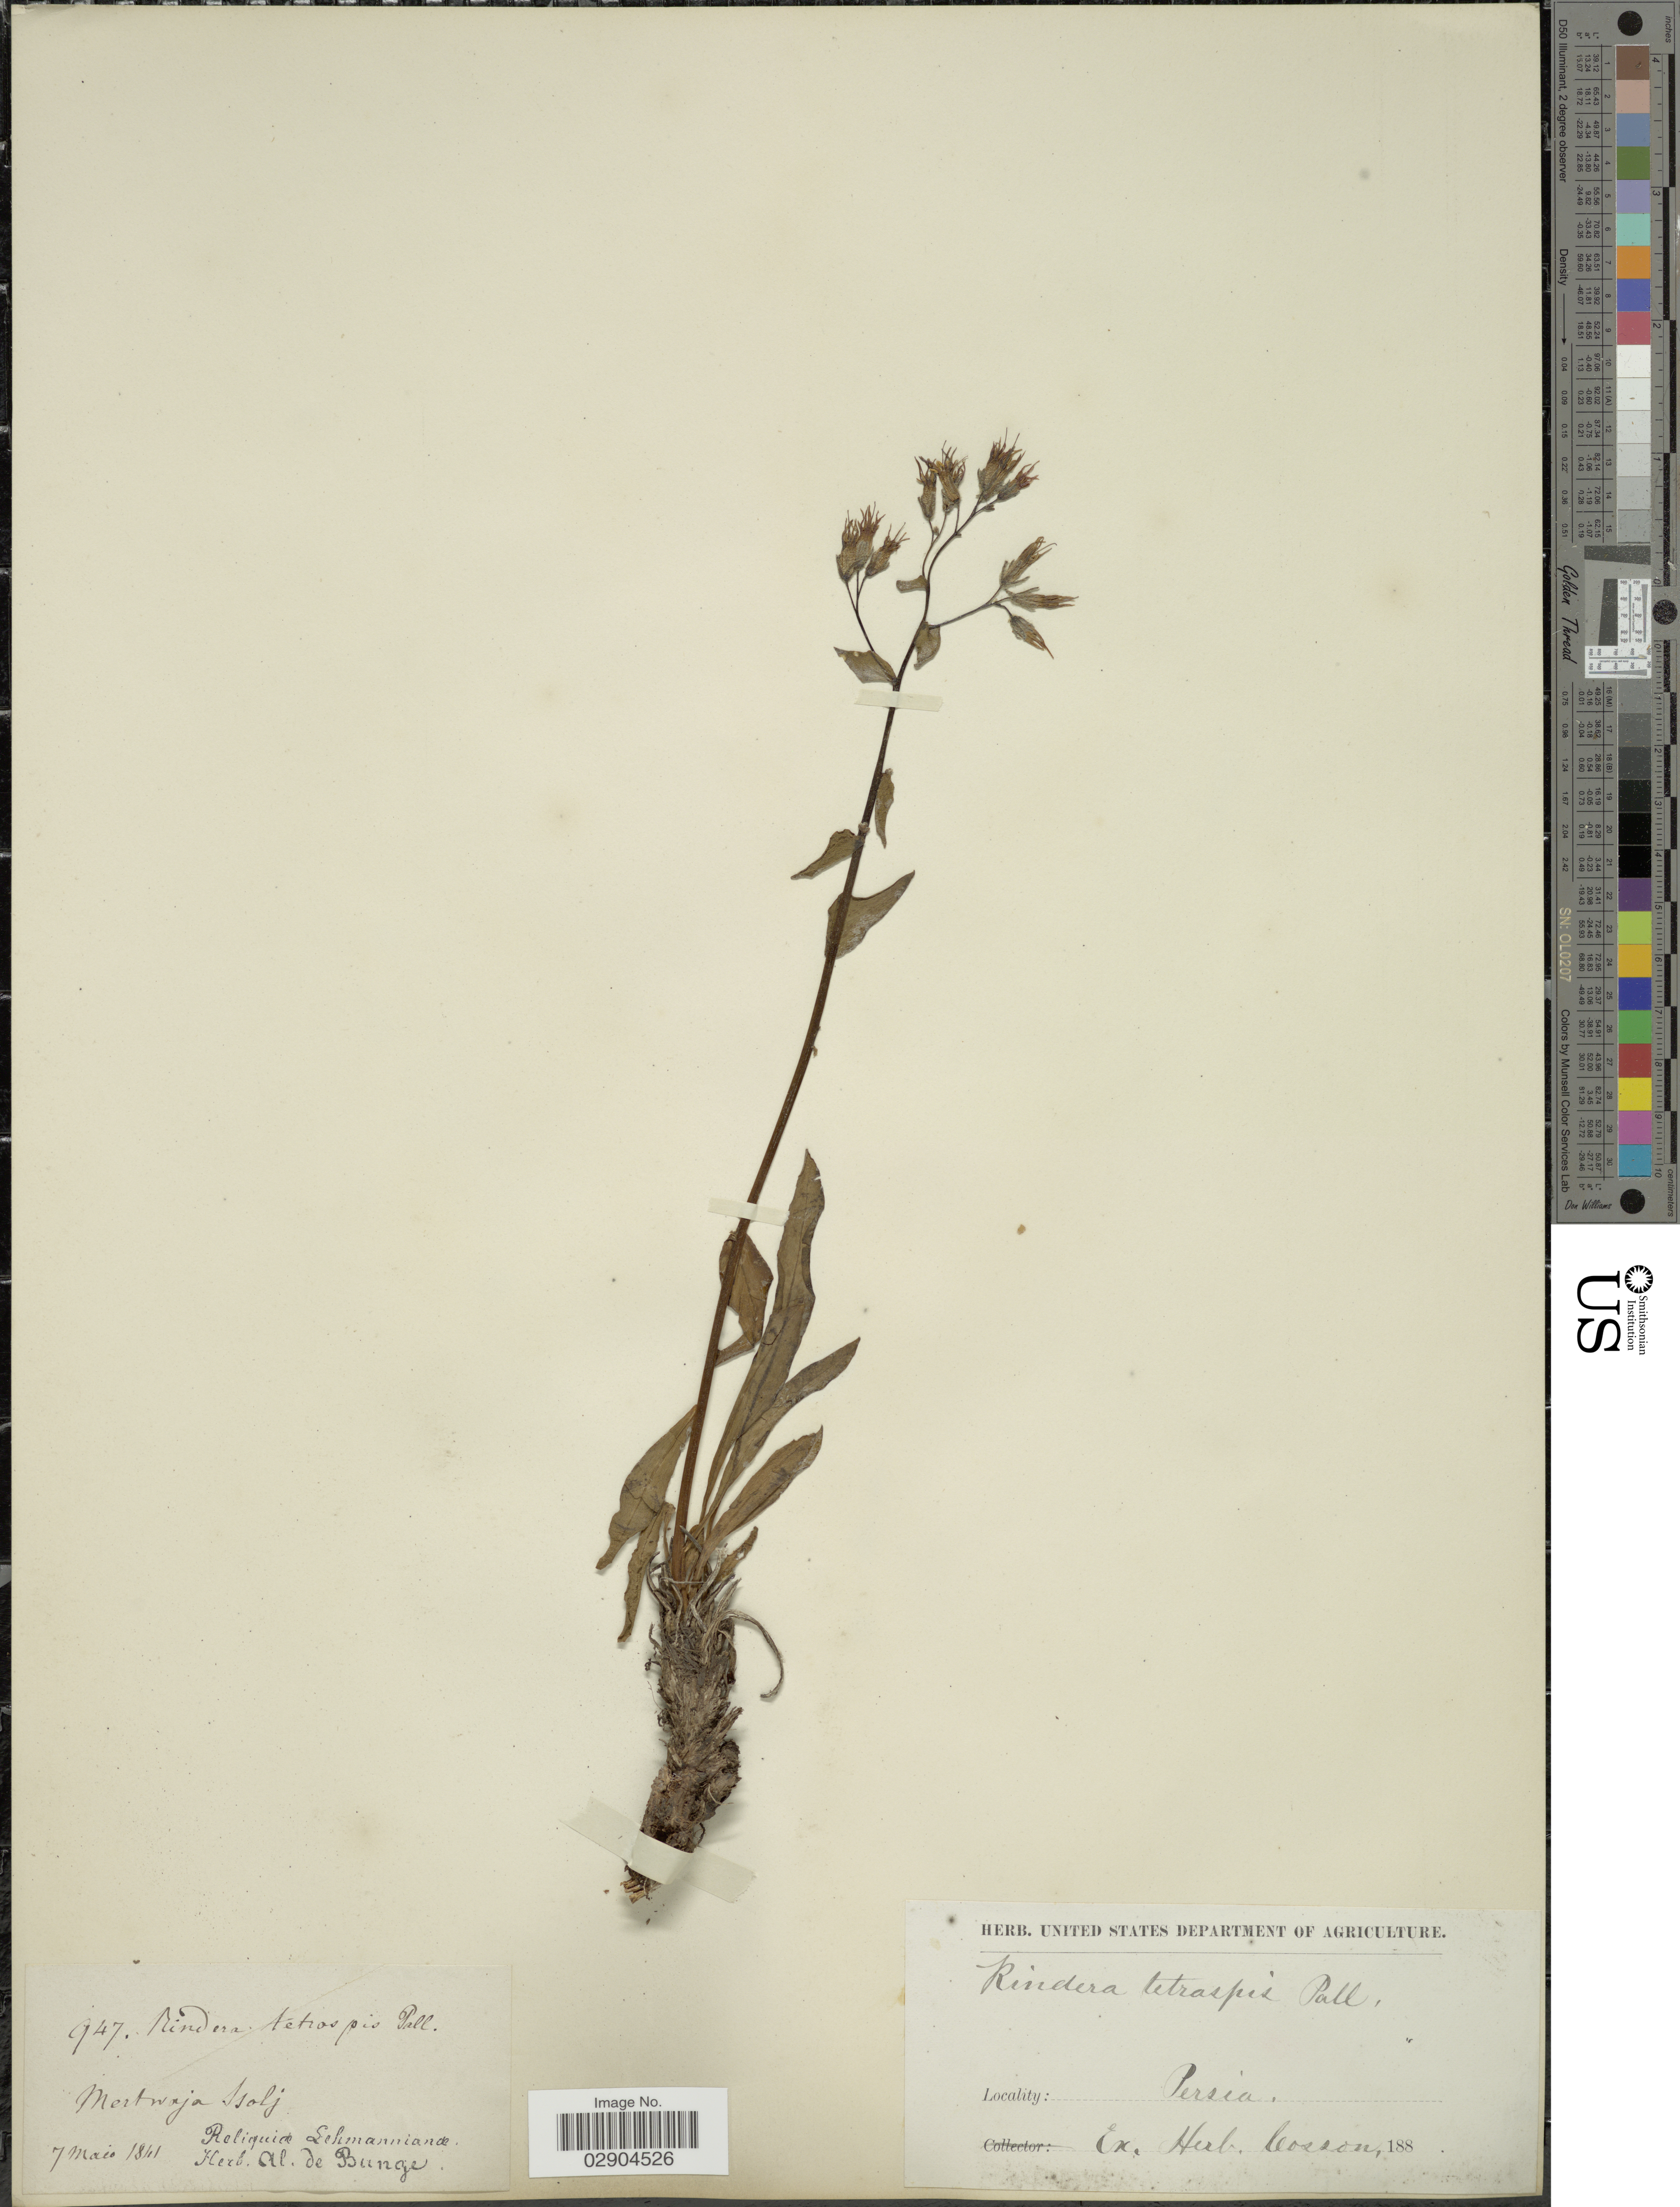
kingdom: Plantae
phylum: Tracheophyta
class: Magnoliopsida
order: Boraginales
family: Boraginaceae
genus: Rindera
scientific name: Rindera tetraspis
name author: Pall.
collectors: A. Bunge & -. Lehmann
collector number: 947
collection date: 1841-05-07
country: Iran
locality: Mertwaja Ssolj. Persia